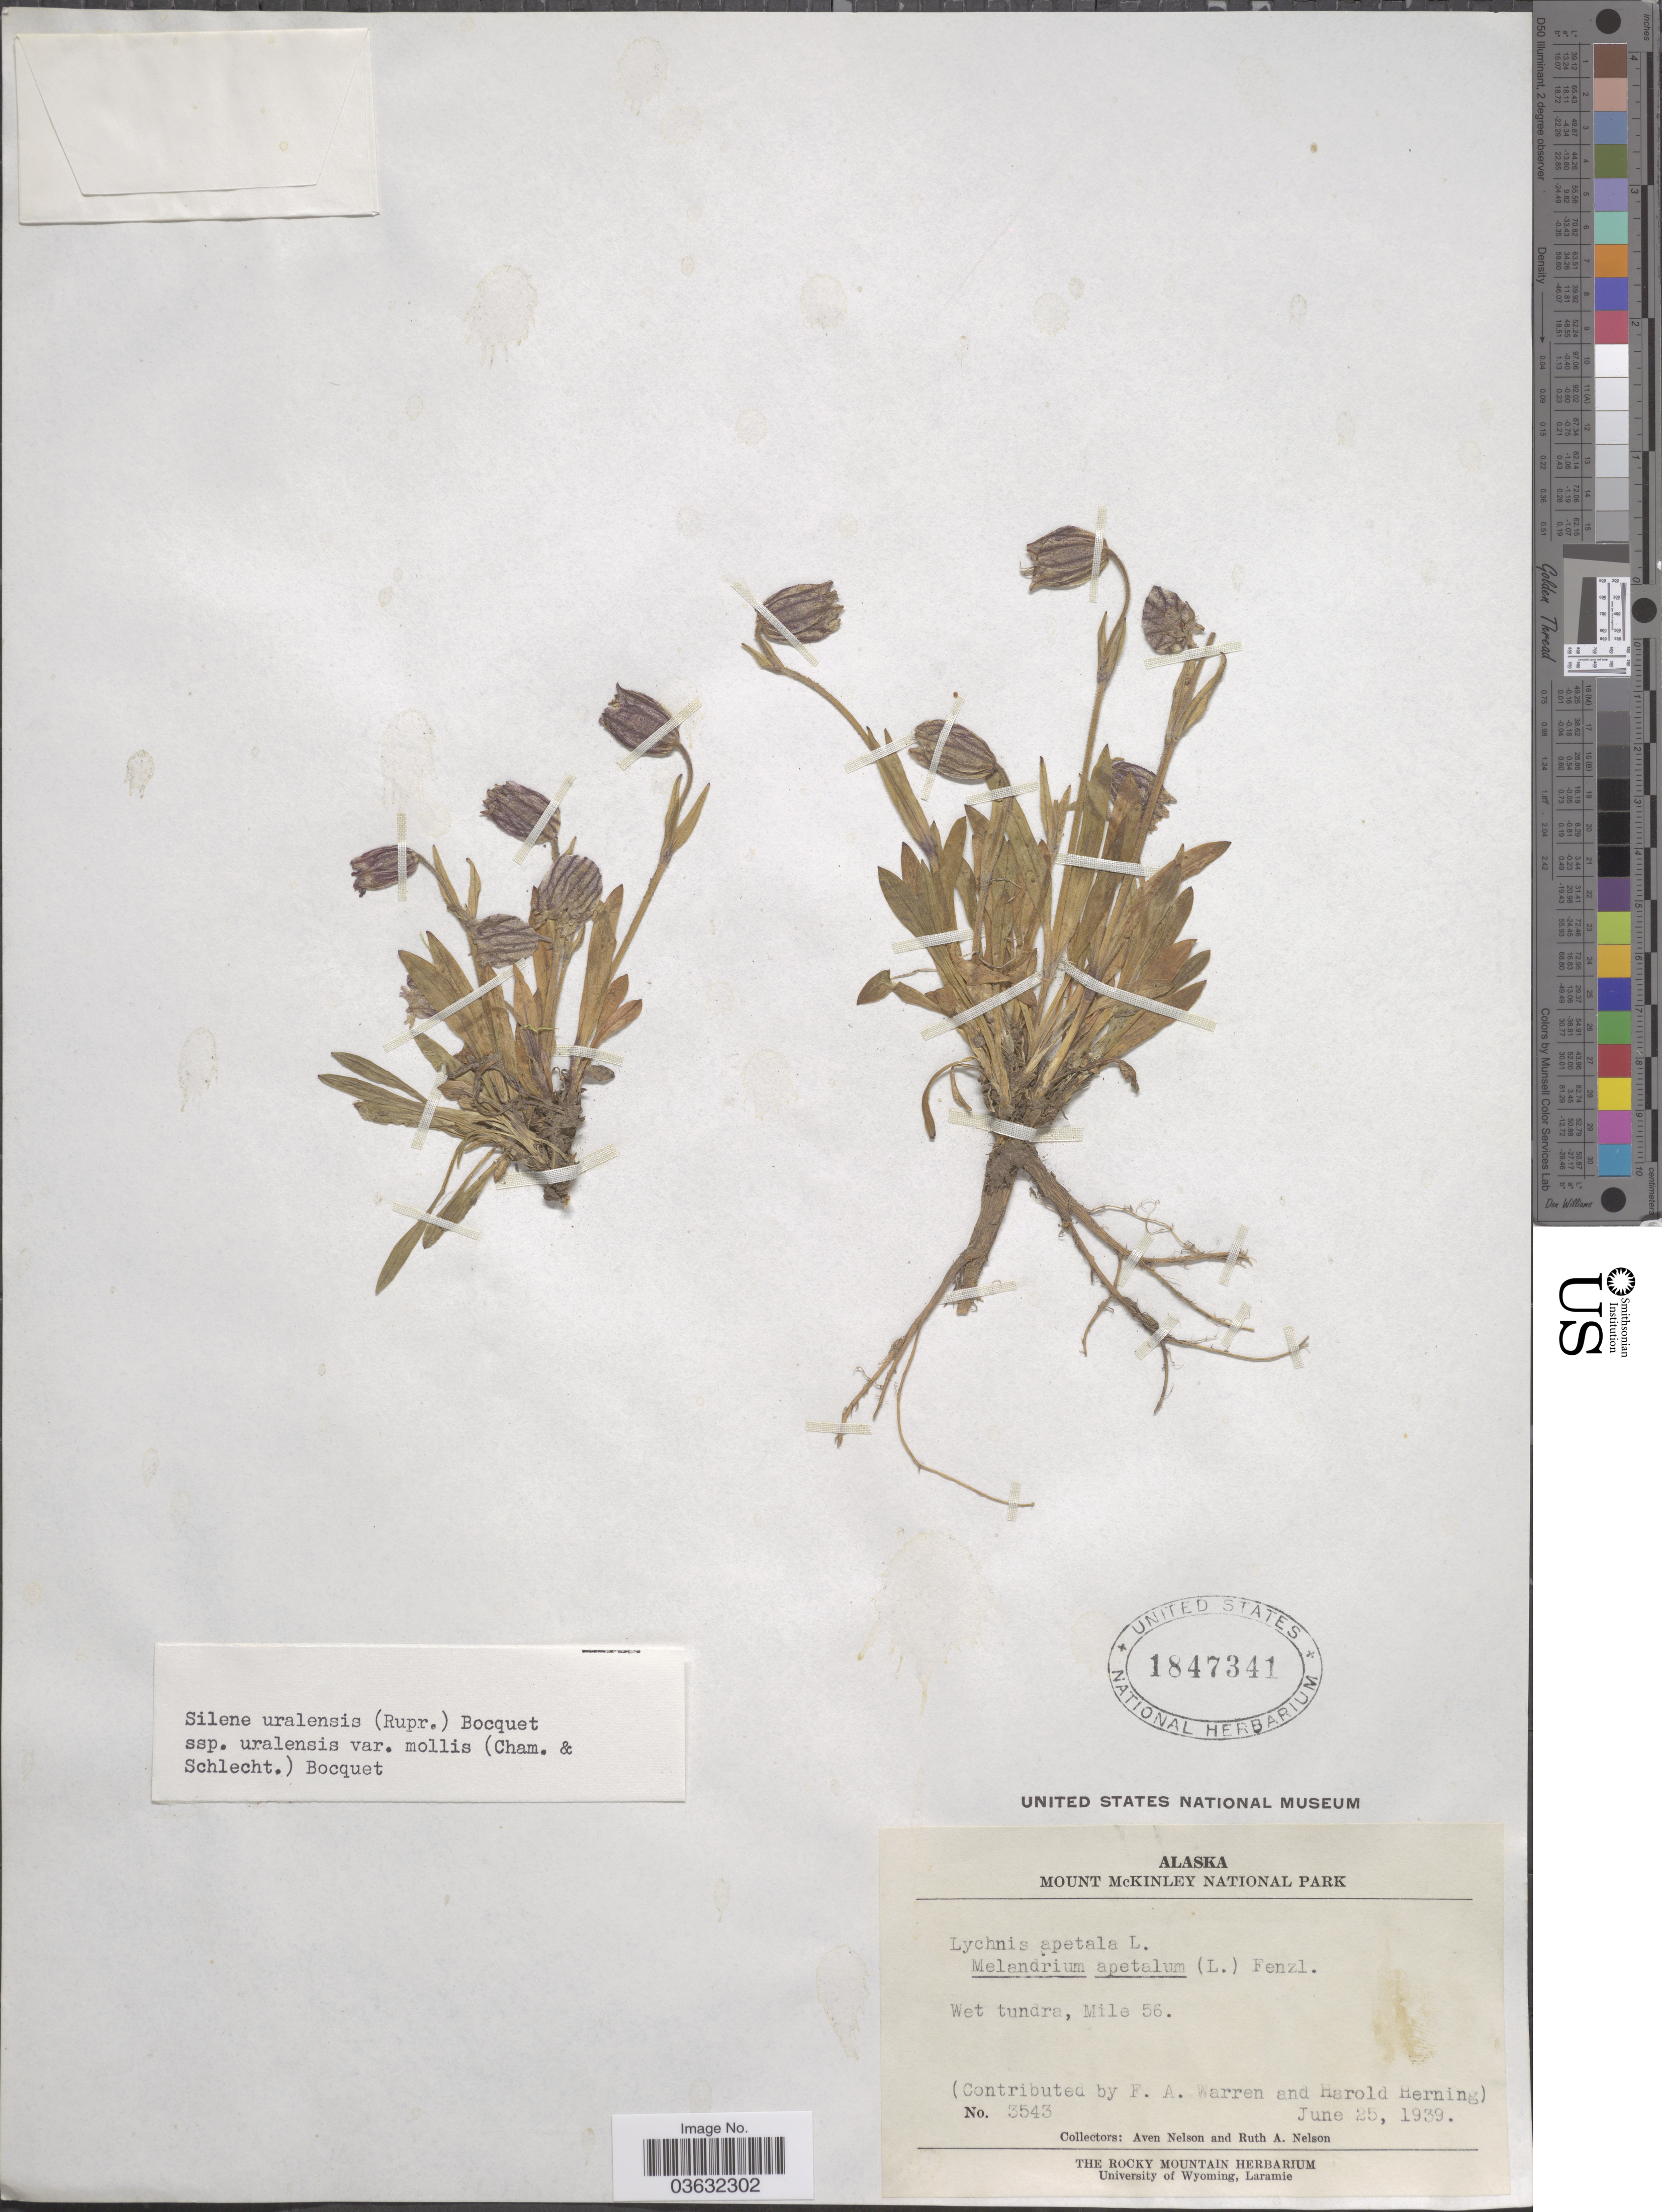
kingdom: Plantae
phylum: Tracheophyta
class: Magnoliopsida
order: Caryophyllales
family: Caryophyllaceae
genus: Silene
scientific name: Silene uralensis var. mollis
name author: (Cham. & Schltdl.) Bocquet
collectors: A. Nelson & R. A. Nelson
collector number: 3543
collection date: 1939-06-25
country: United States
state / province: Alaska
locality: Mount McKinley National Park. Wet tundra, Mile 56.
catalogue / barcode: US 1847341